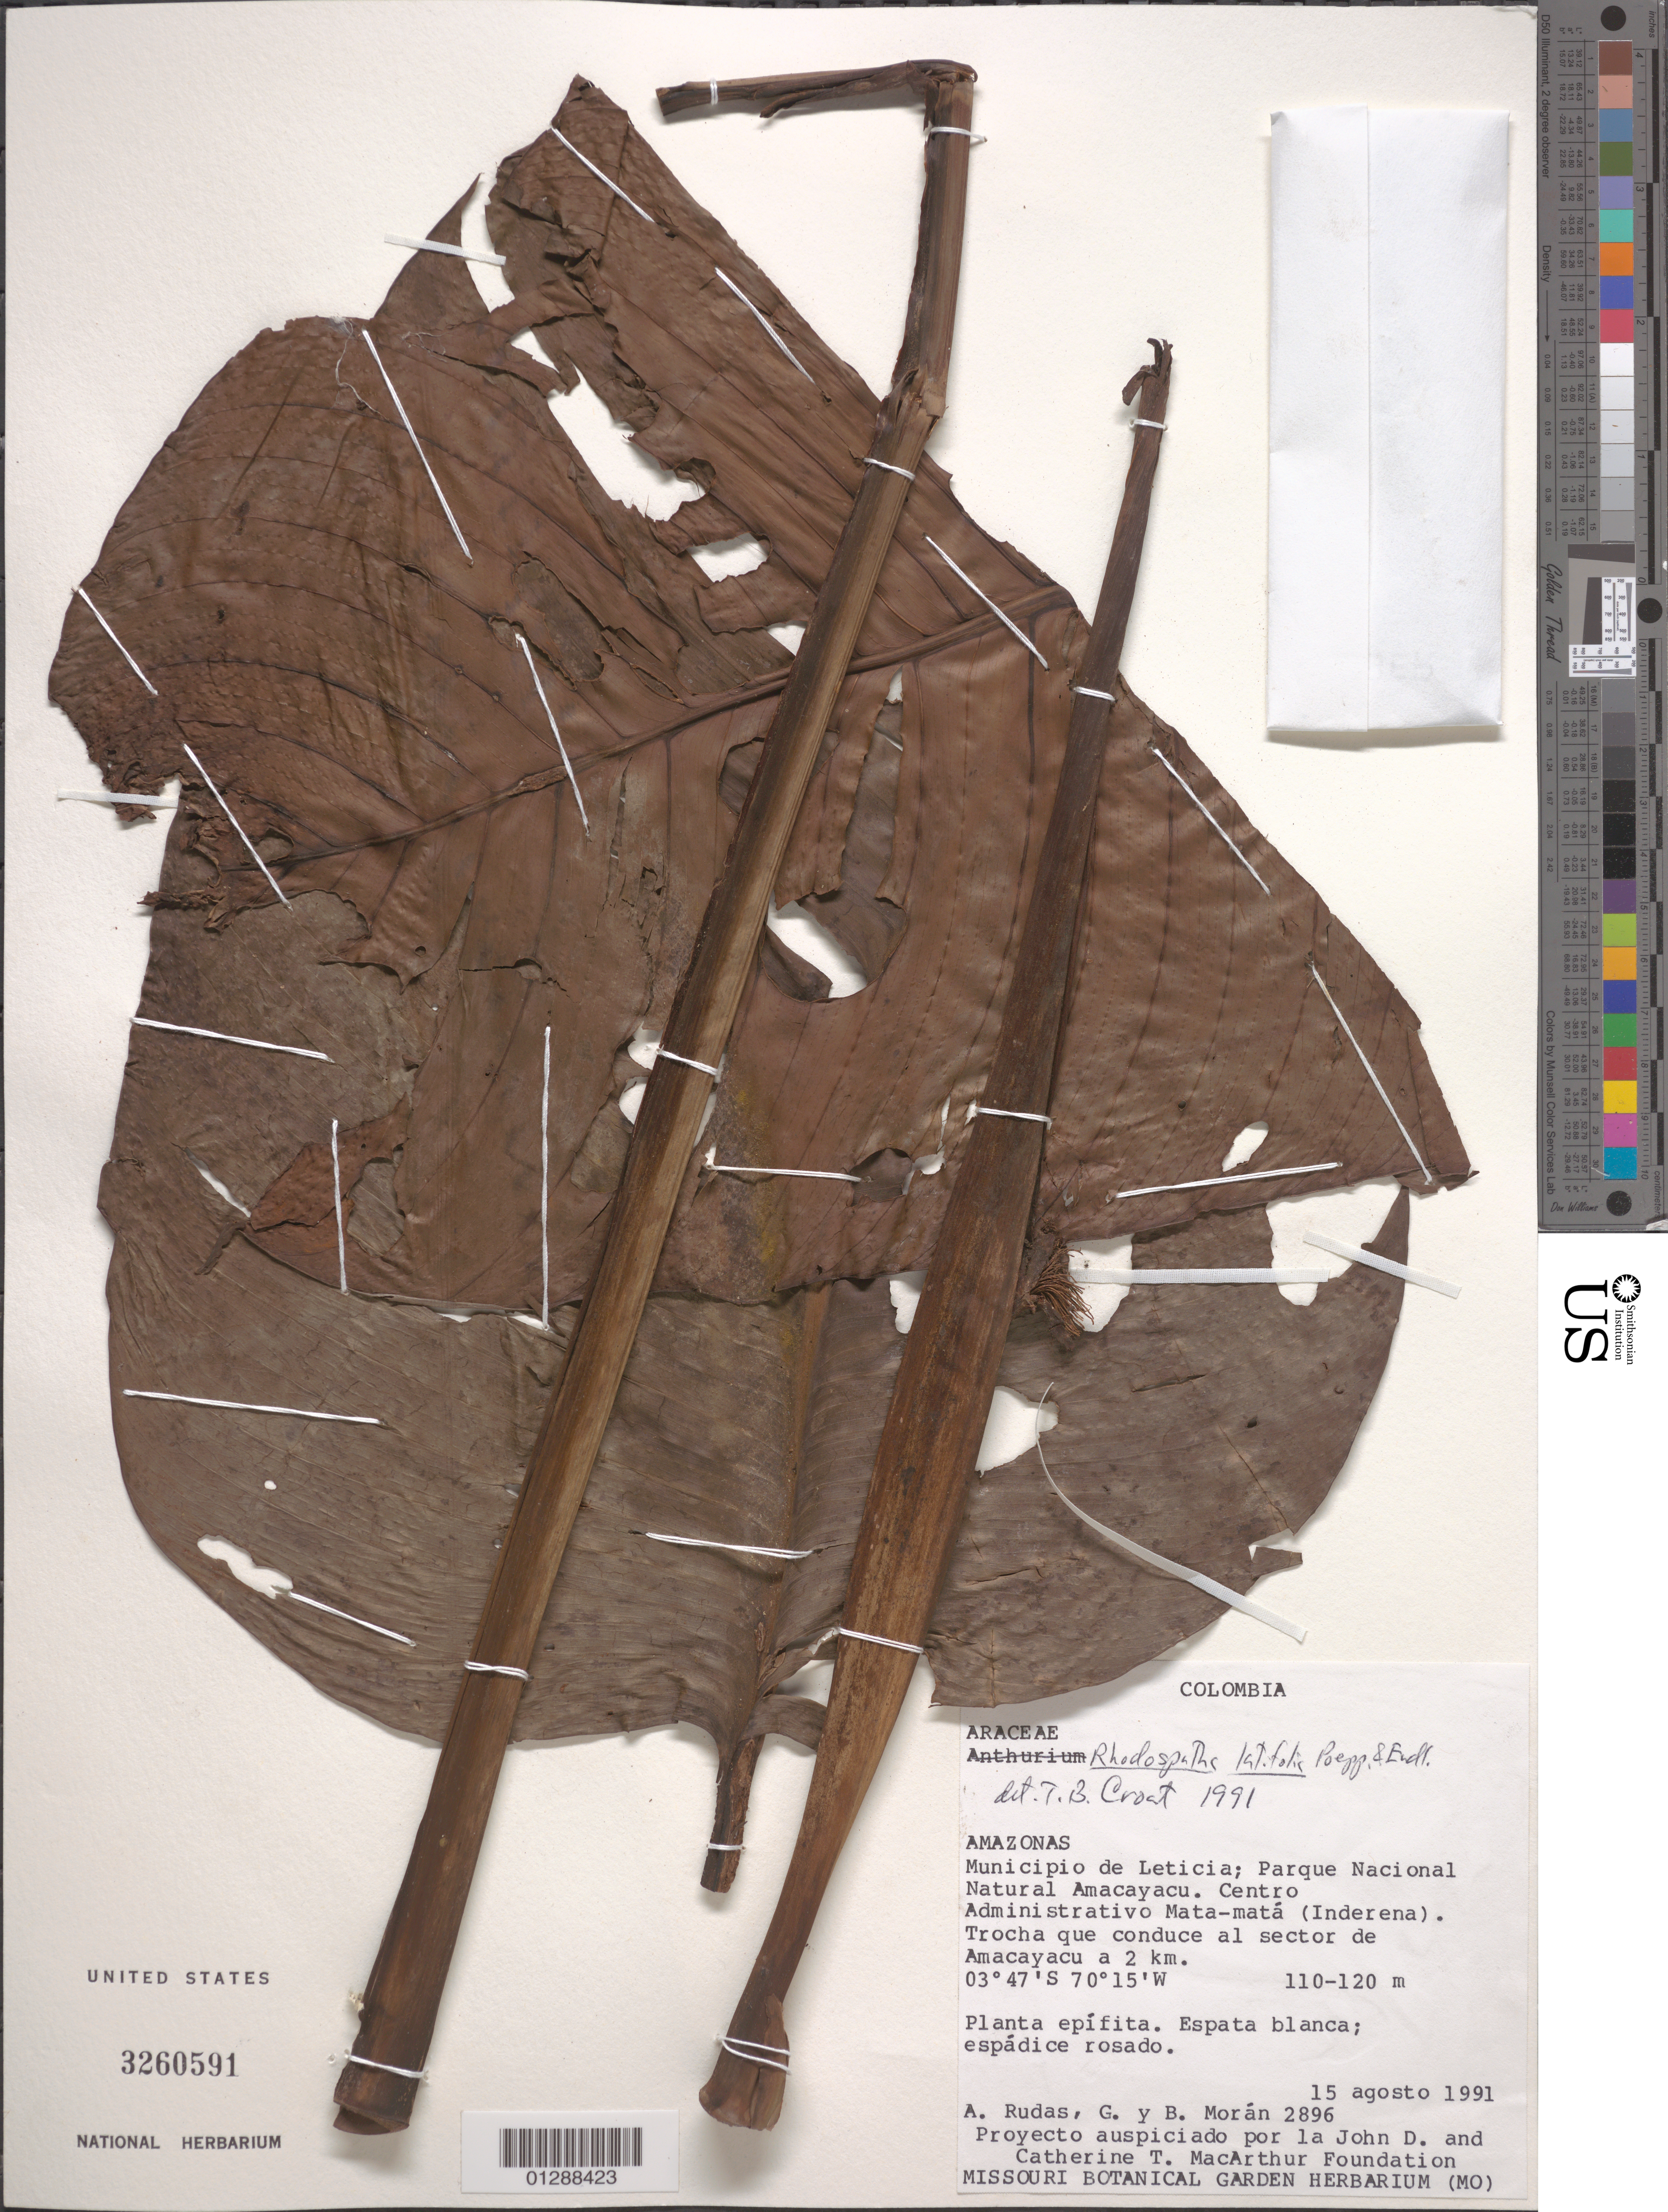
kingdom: Plantae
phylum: Tracheophyta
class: Liliopsida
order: Alismatales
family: Araceae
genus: Rhodospatha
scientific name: Rhodospatha latifolia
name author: Poepp. & Endl.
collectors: A. Rudas, G. Moran & B. Moran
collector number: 2896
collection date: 1991-08-15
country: Colombia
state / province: Amazônas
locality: Municipio de Leticia; Parque Nacional Natural Amacayacu. Centro Administrativo Mata-matá (Inderena). Trocha que conduce al sector de Amacayacu a 2 km.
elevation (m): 110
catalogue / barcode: US 3260591